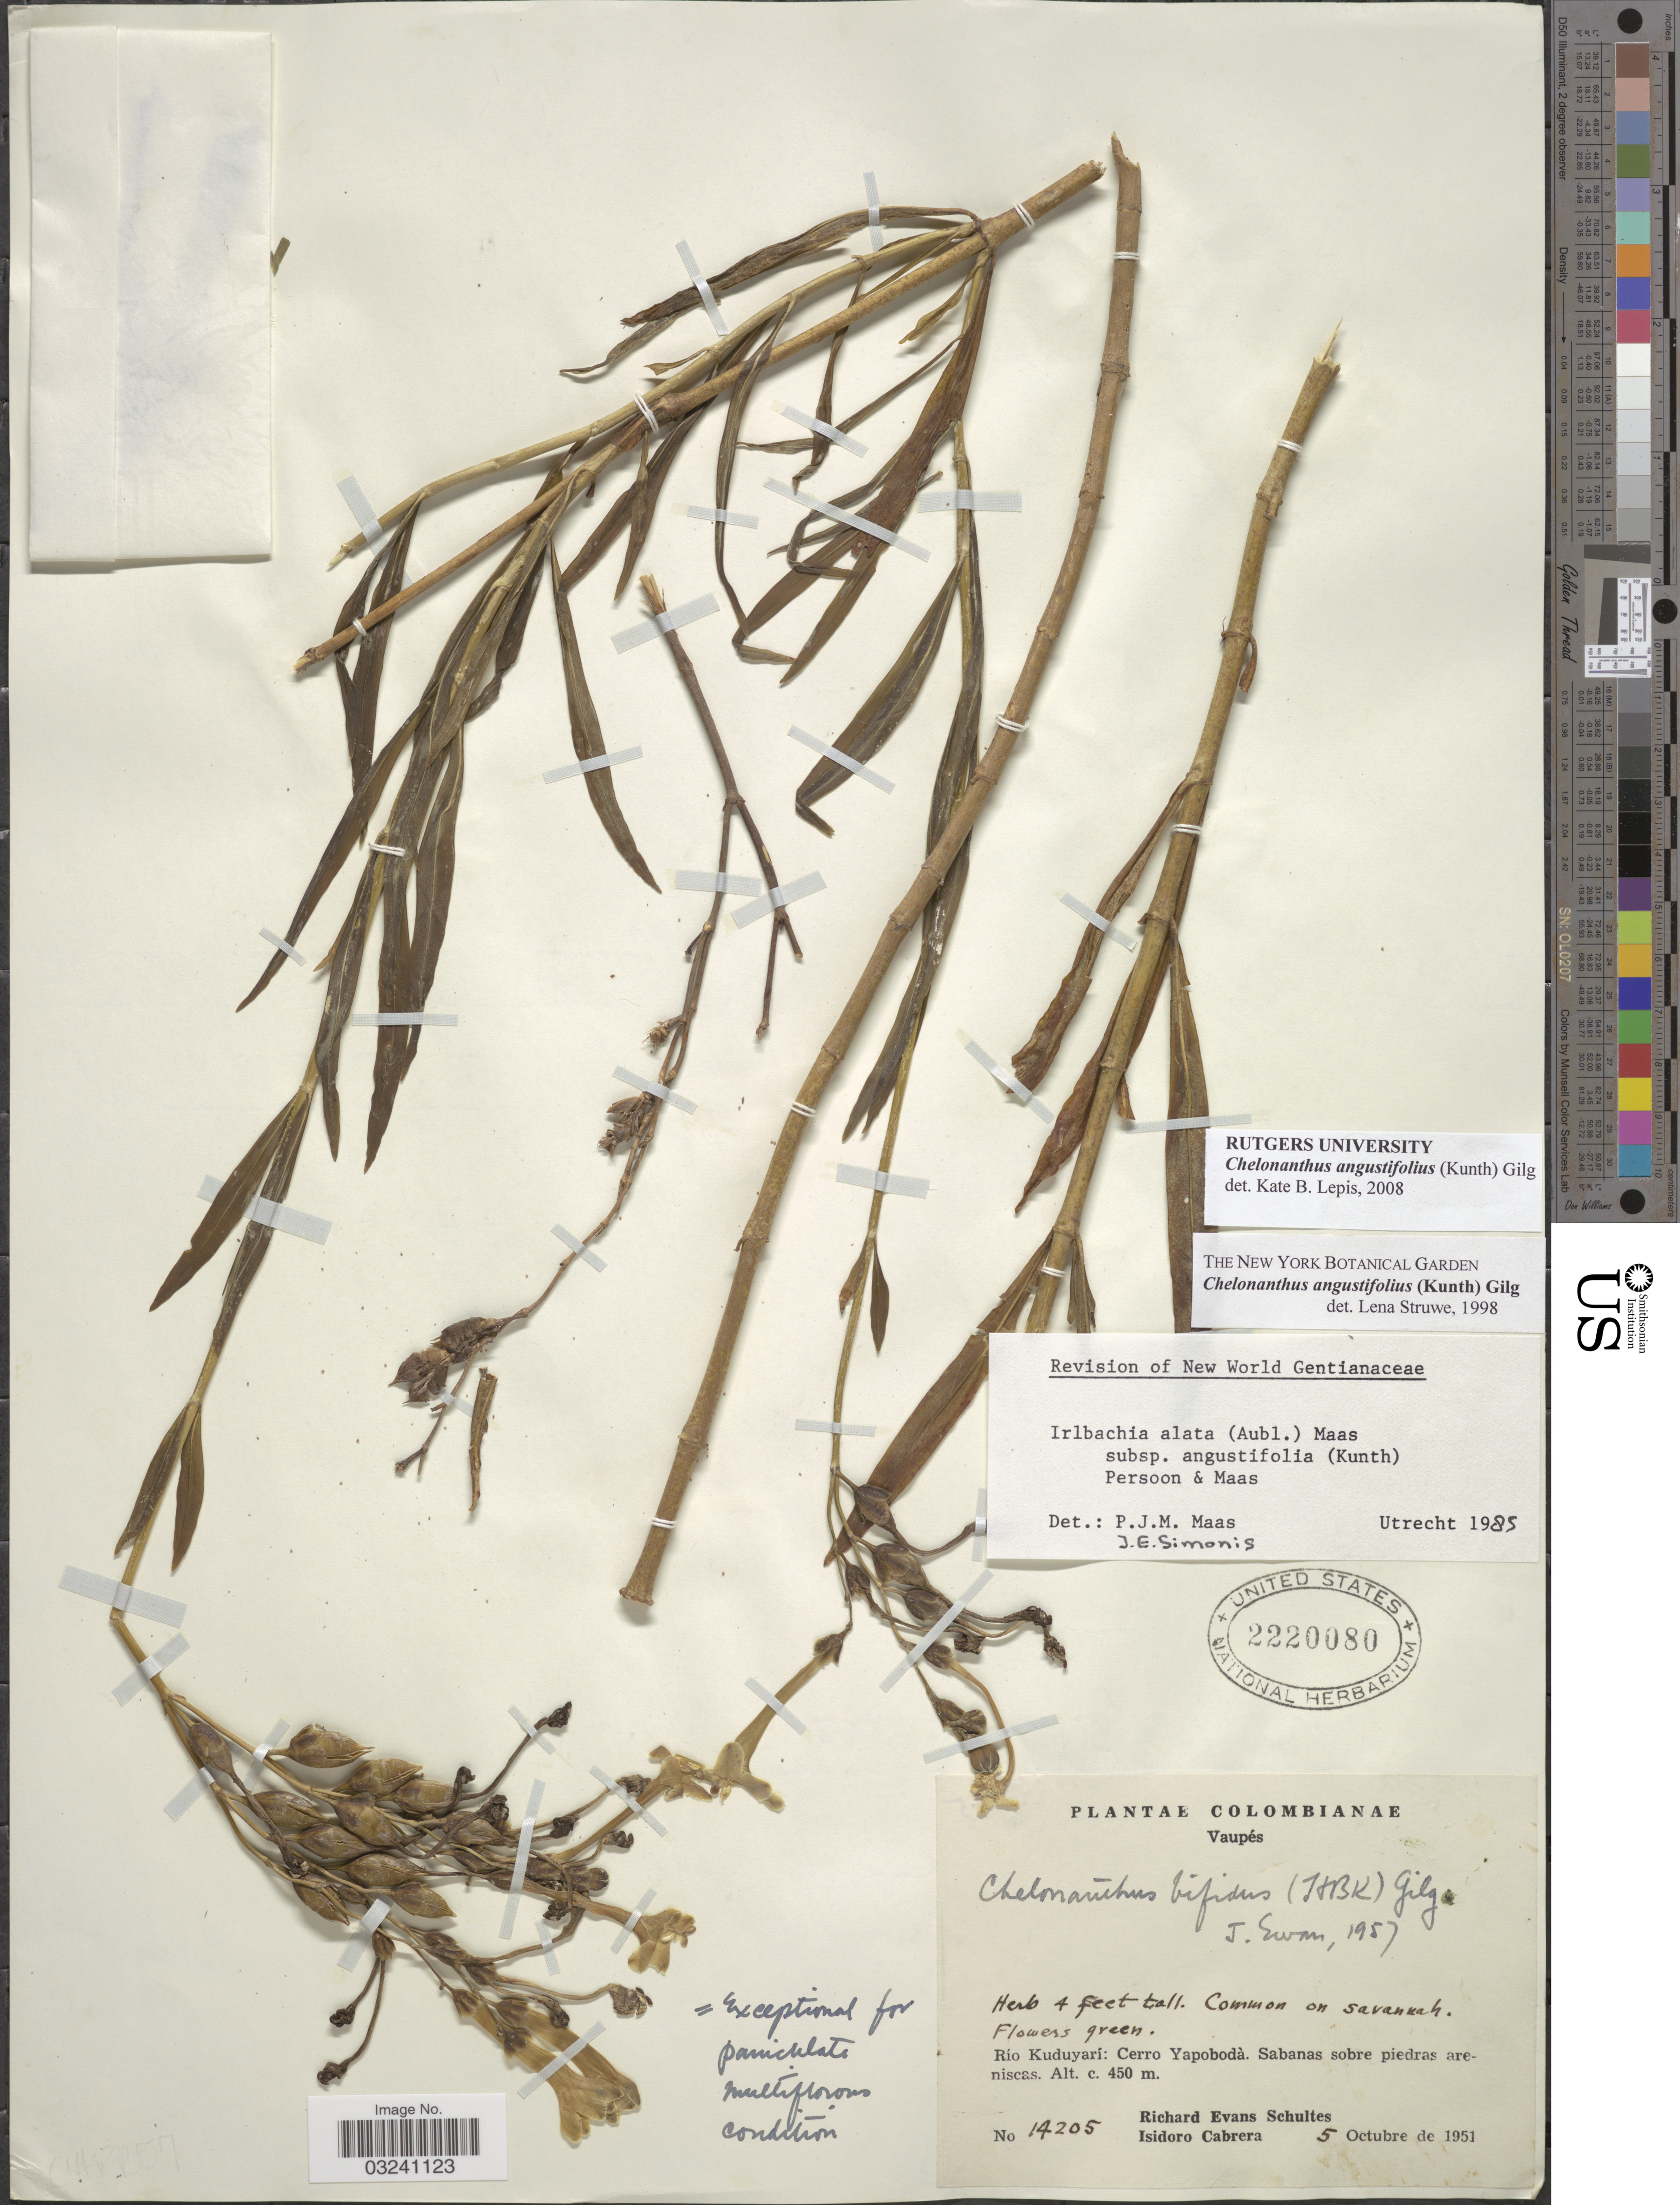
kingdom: Plantae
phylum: Tracheophyta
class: Magnoliopsida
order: Gentianales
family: Gentianaceae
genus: Chelonanthus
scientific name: Chelonanthus angustifolius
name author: (Kunth) Gilg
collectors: R. E. Schultes & I. Cabrera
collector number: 14205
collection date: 1951-10-05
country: Colombia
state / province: Vaupés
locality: Río Kuduyarí: Cerro Yapobodà.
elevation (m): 450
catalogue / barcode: US 2220080